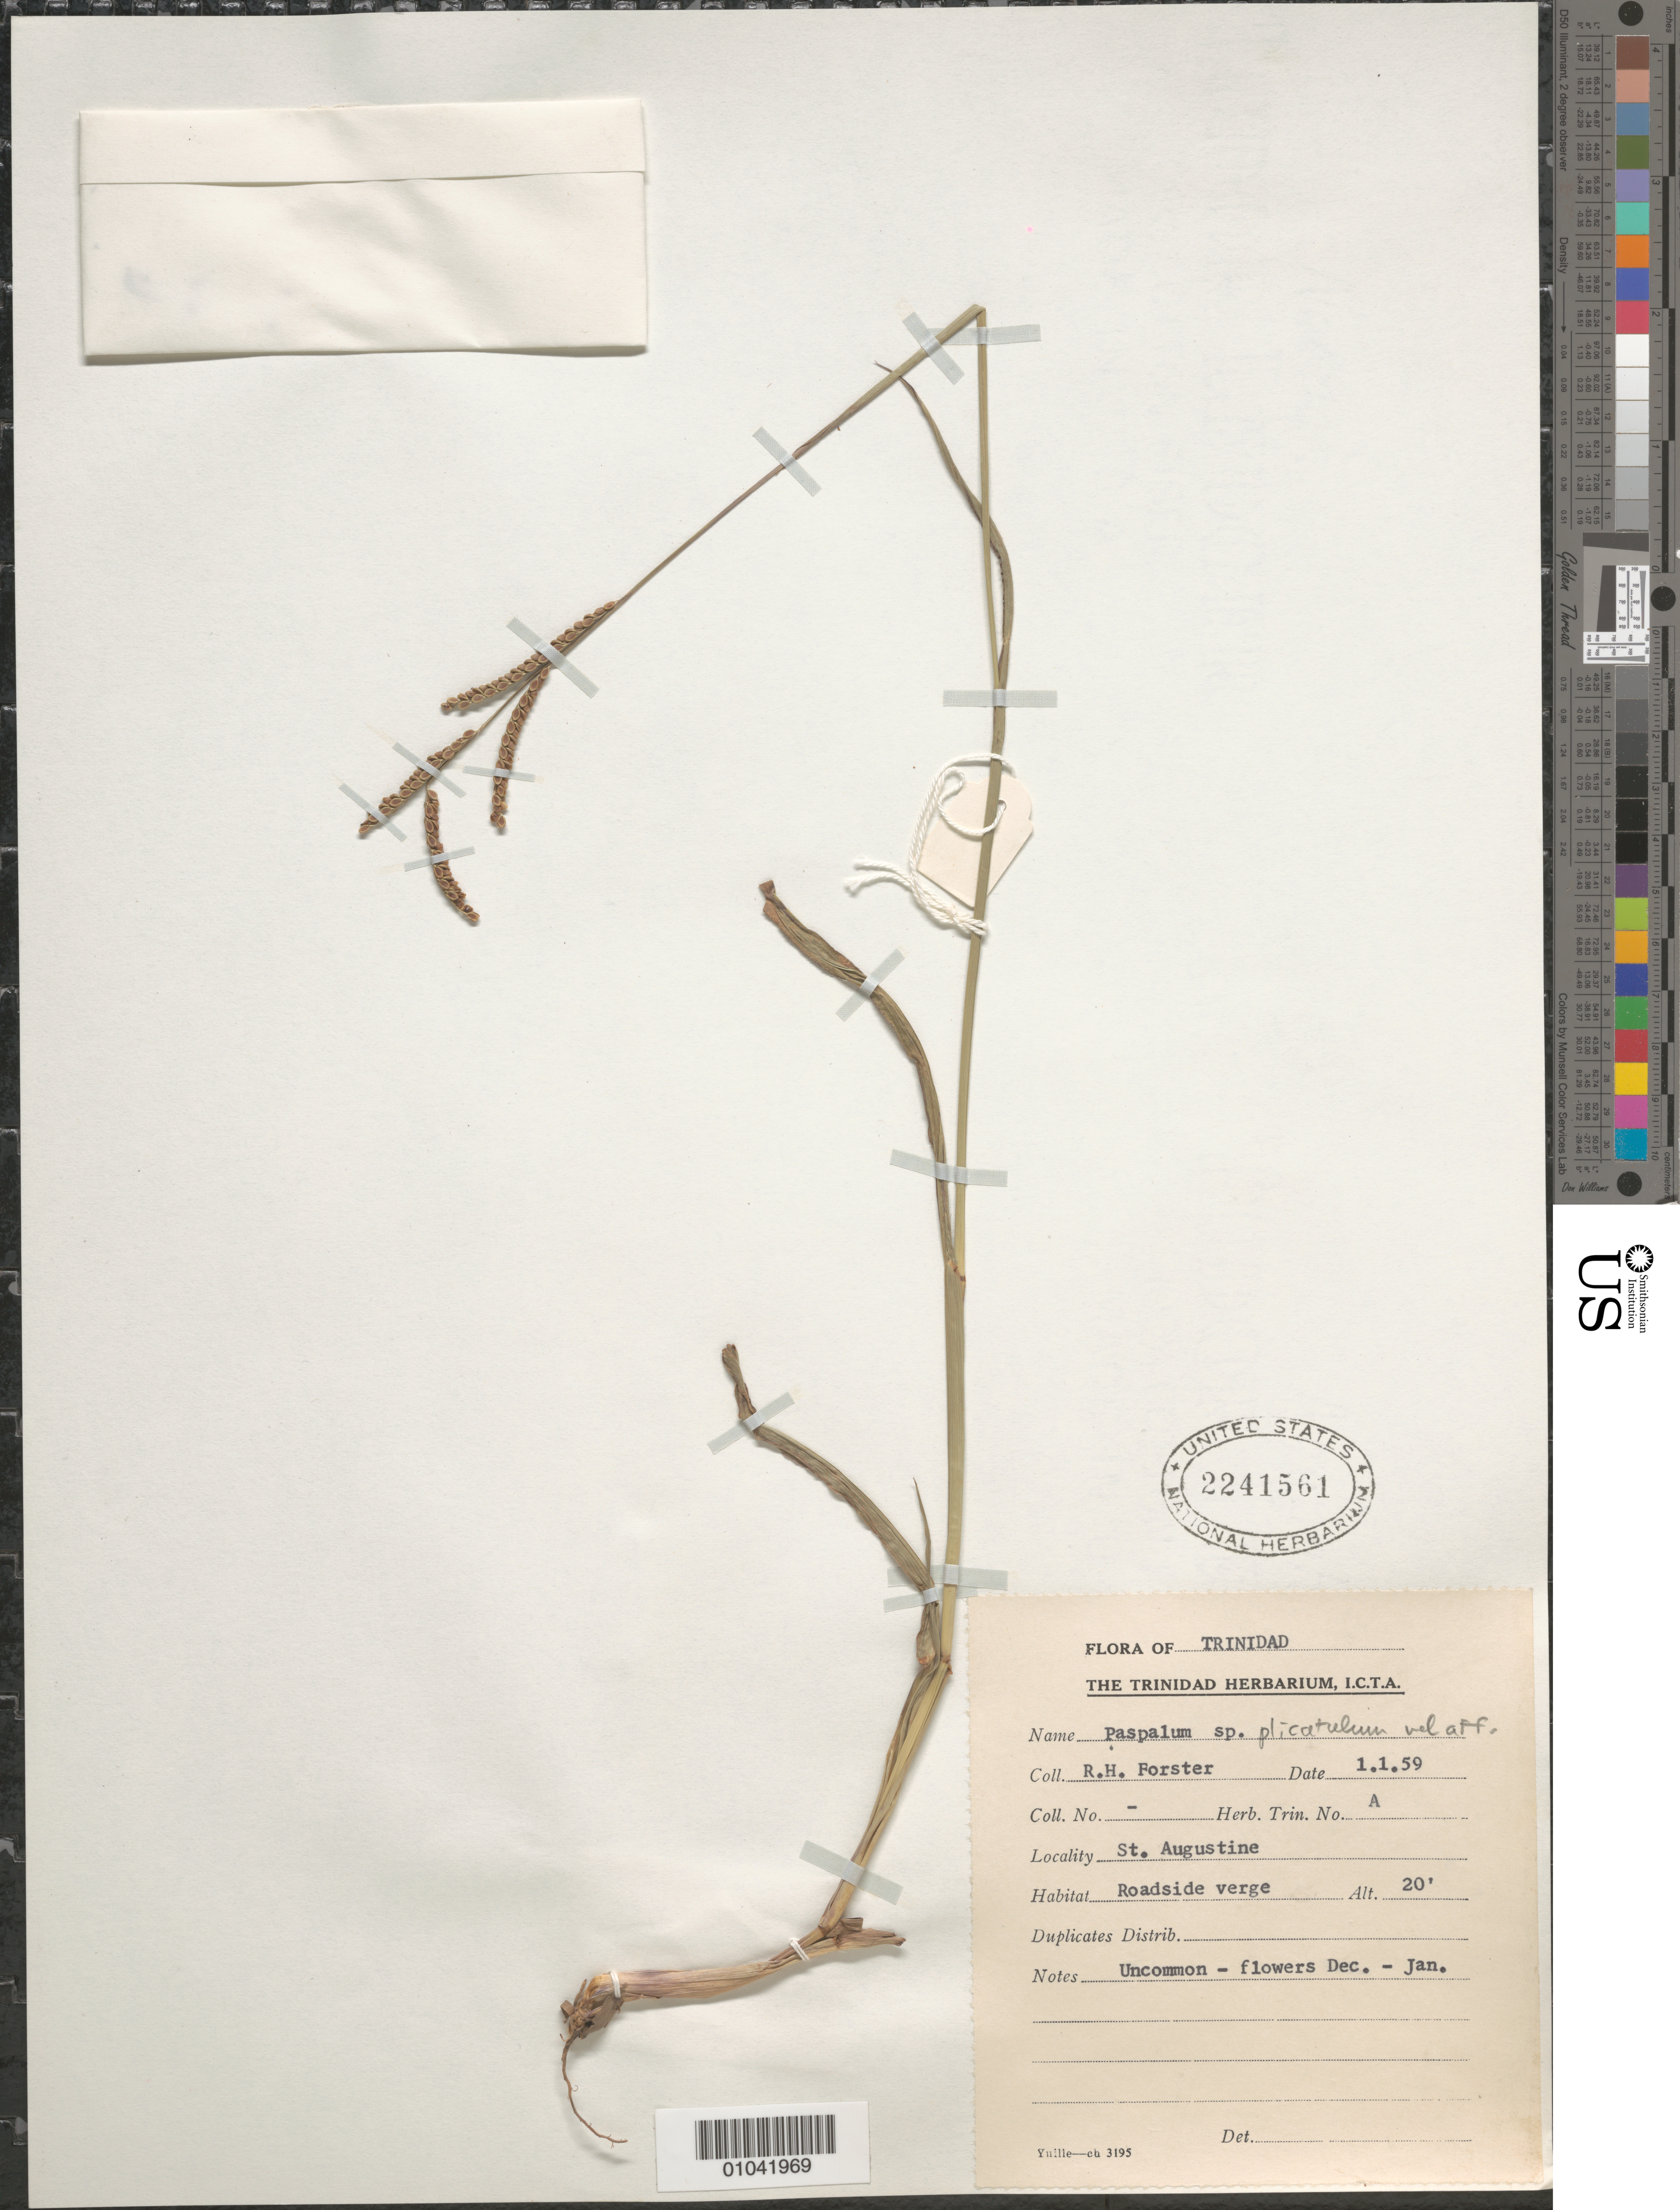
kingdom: Plantae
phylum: Tracheophyta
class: Liliopsida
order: Poales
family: Poaceae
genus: Paspalum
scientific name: Paspalum plicatulum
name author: Michx.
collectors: R. Forster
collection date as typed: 01 Jan 1959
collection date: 1959-01-01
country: Trinidad and Tobago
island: Trinidad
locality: St. Augustine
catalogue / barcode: US 2241561